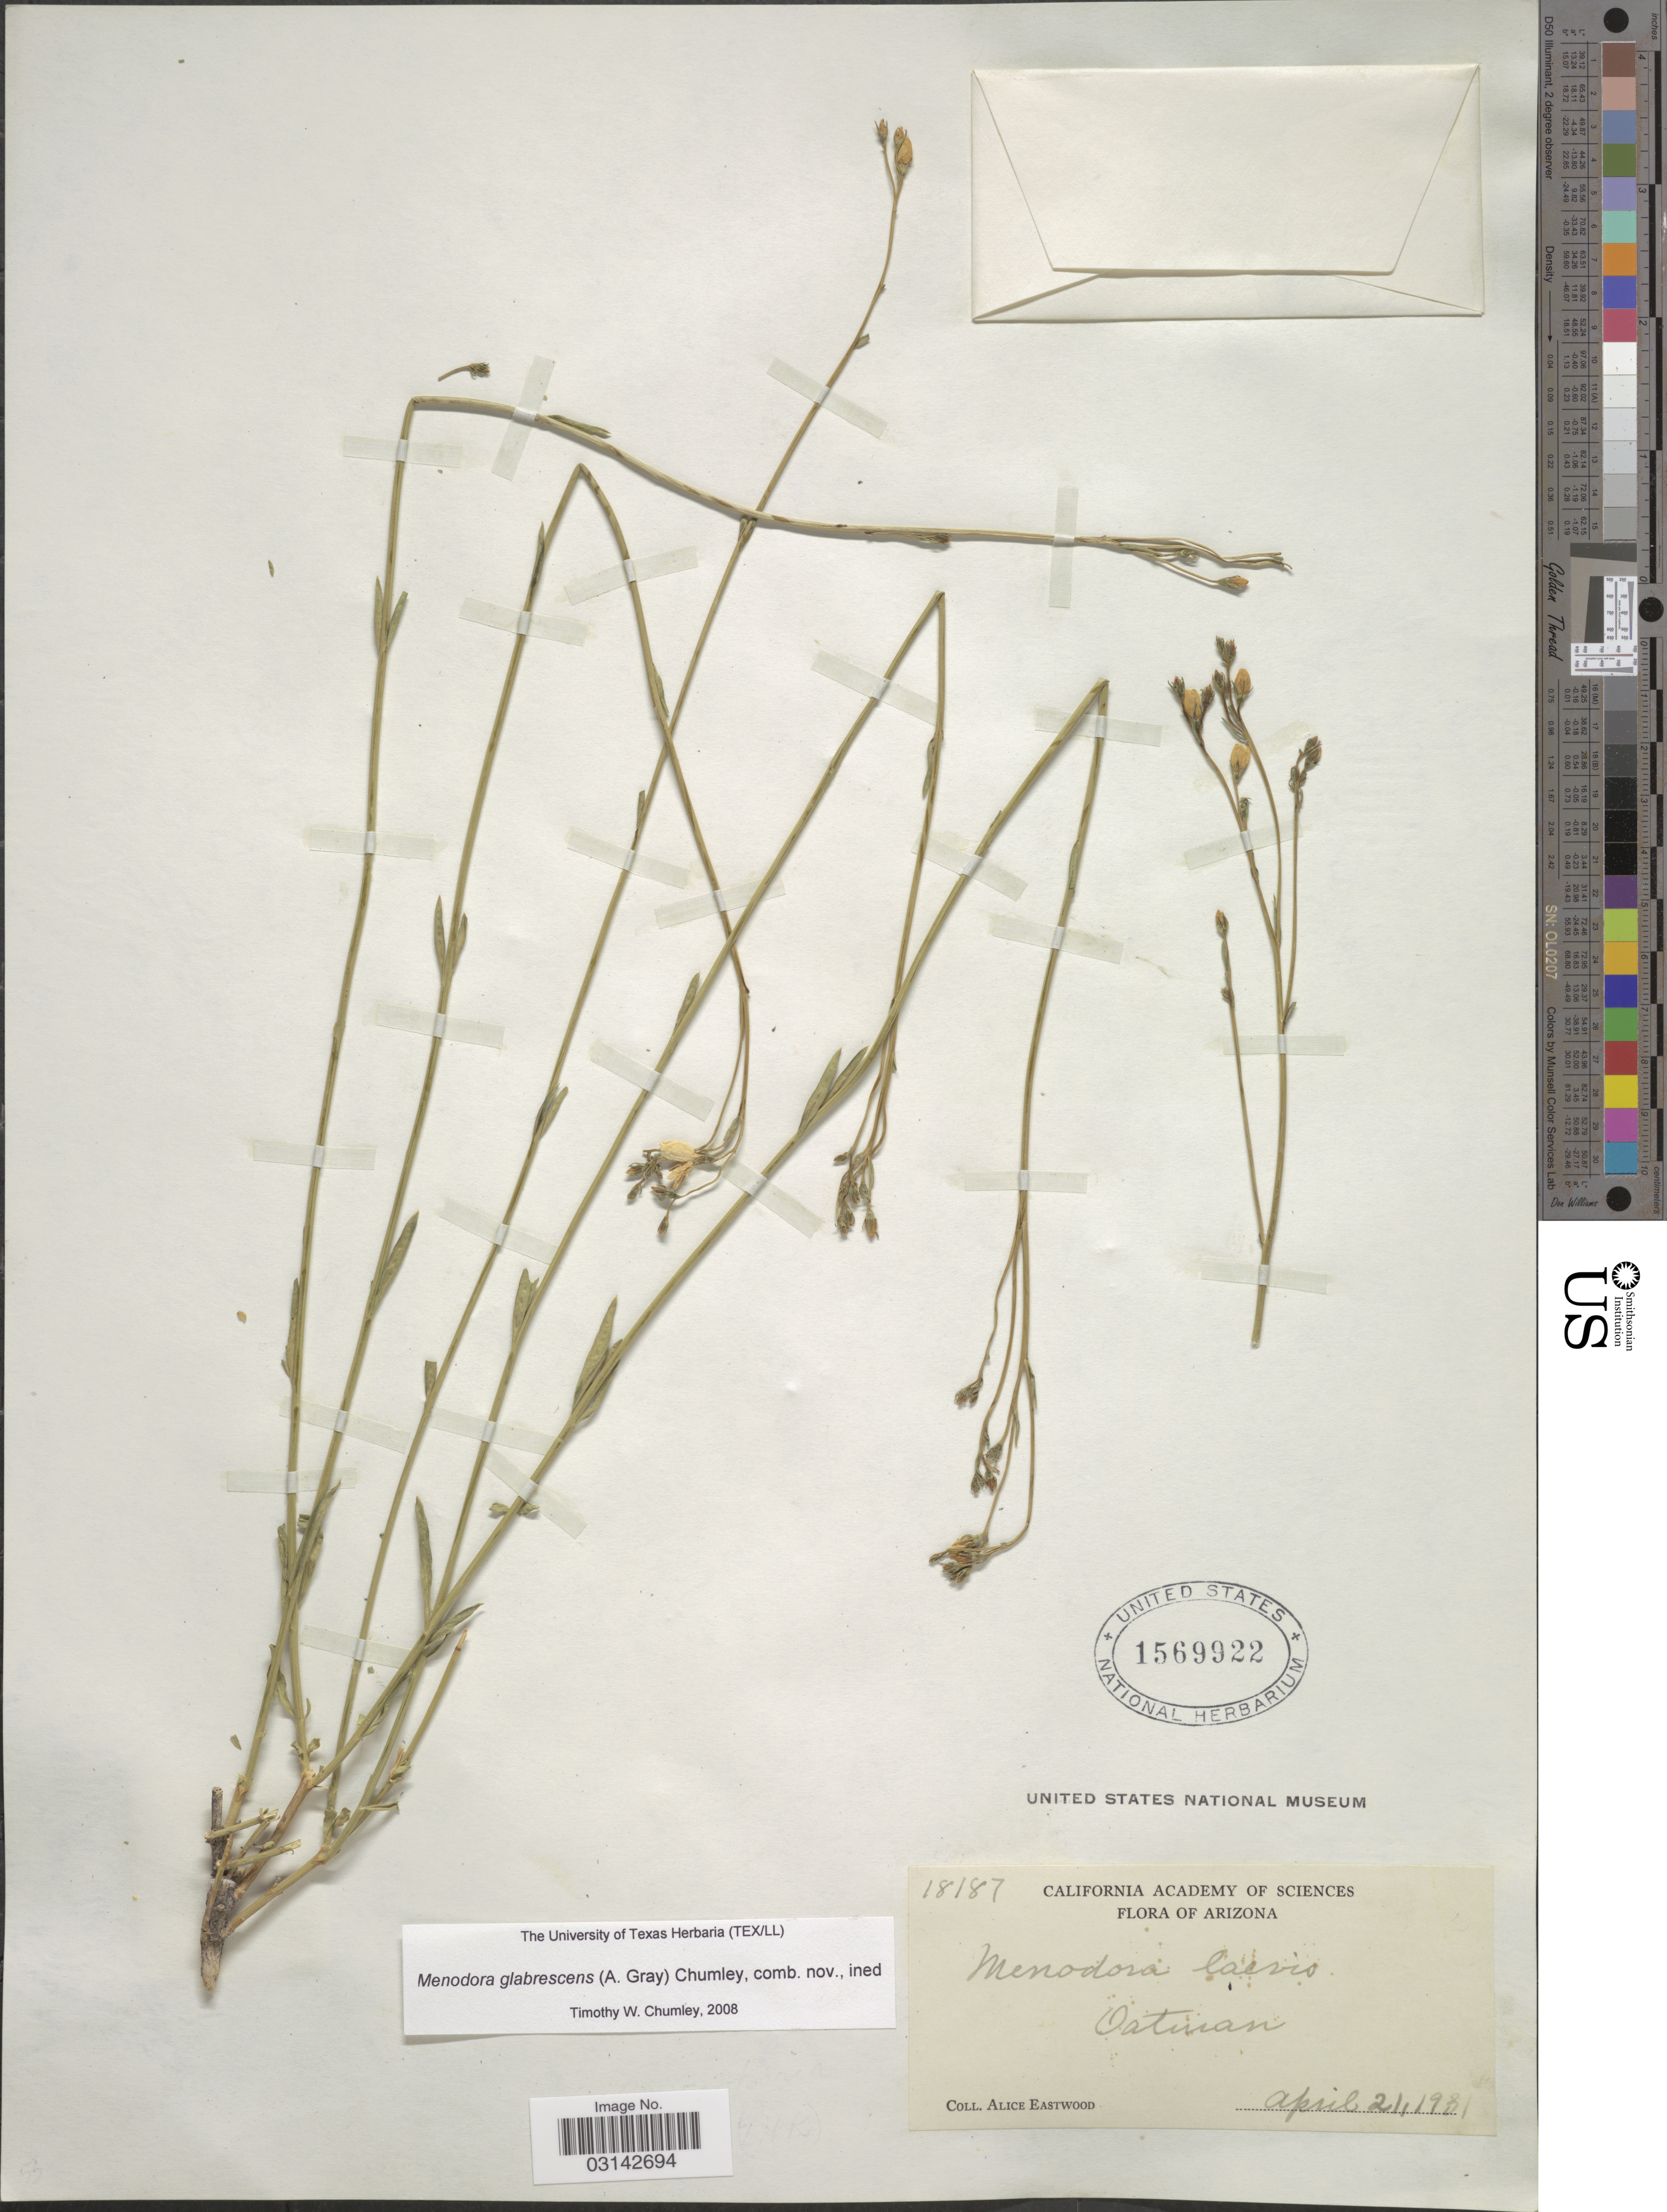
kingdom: Plantae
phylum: Tracheophyta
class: Magnoliopsida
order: Lamiales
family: Oleaceae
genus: Menodora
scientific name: Menodora glabrescens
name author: Chumley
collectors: A. Eastwood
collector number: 18187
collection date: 1931-04-21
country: United States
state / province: Arizona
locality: Oatman.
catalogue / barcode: US 1569922